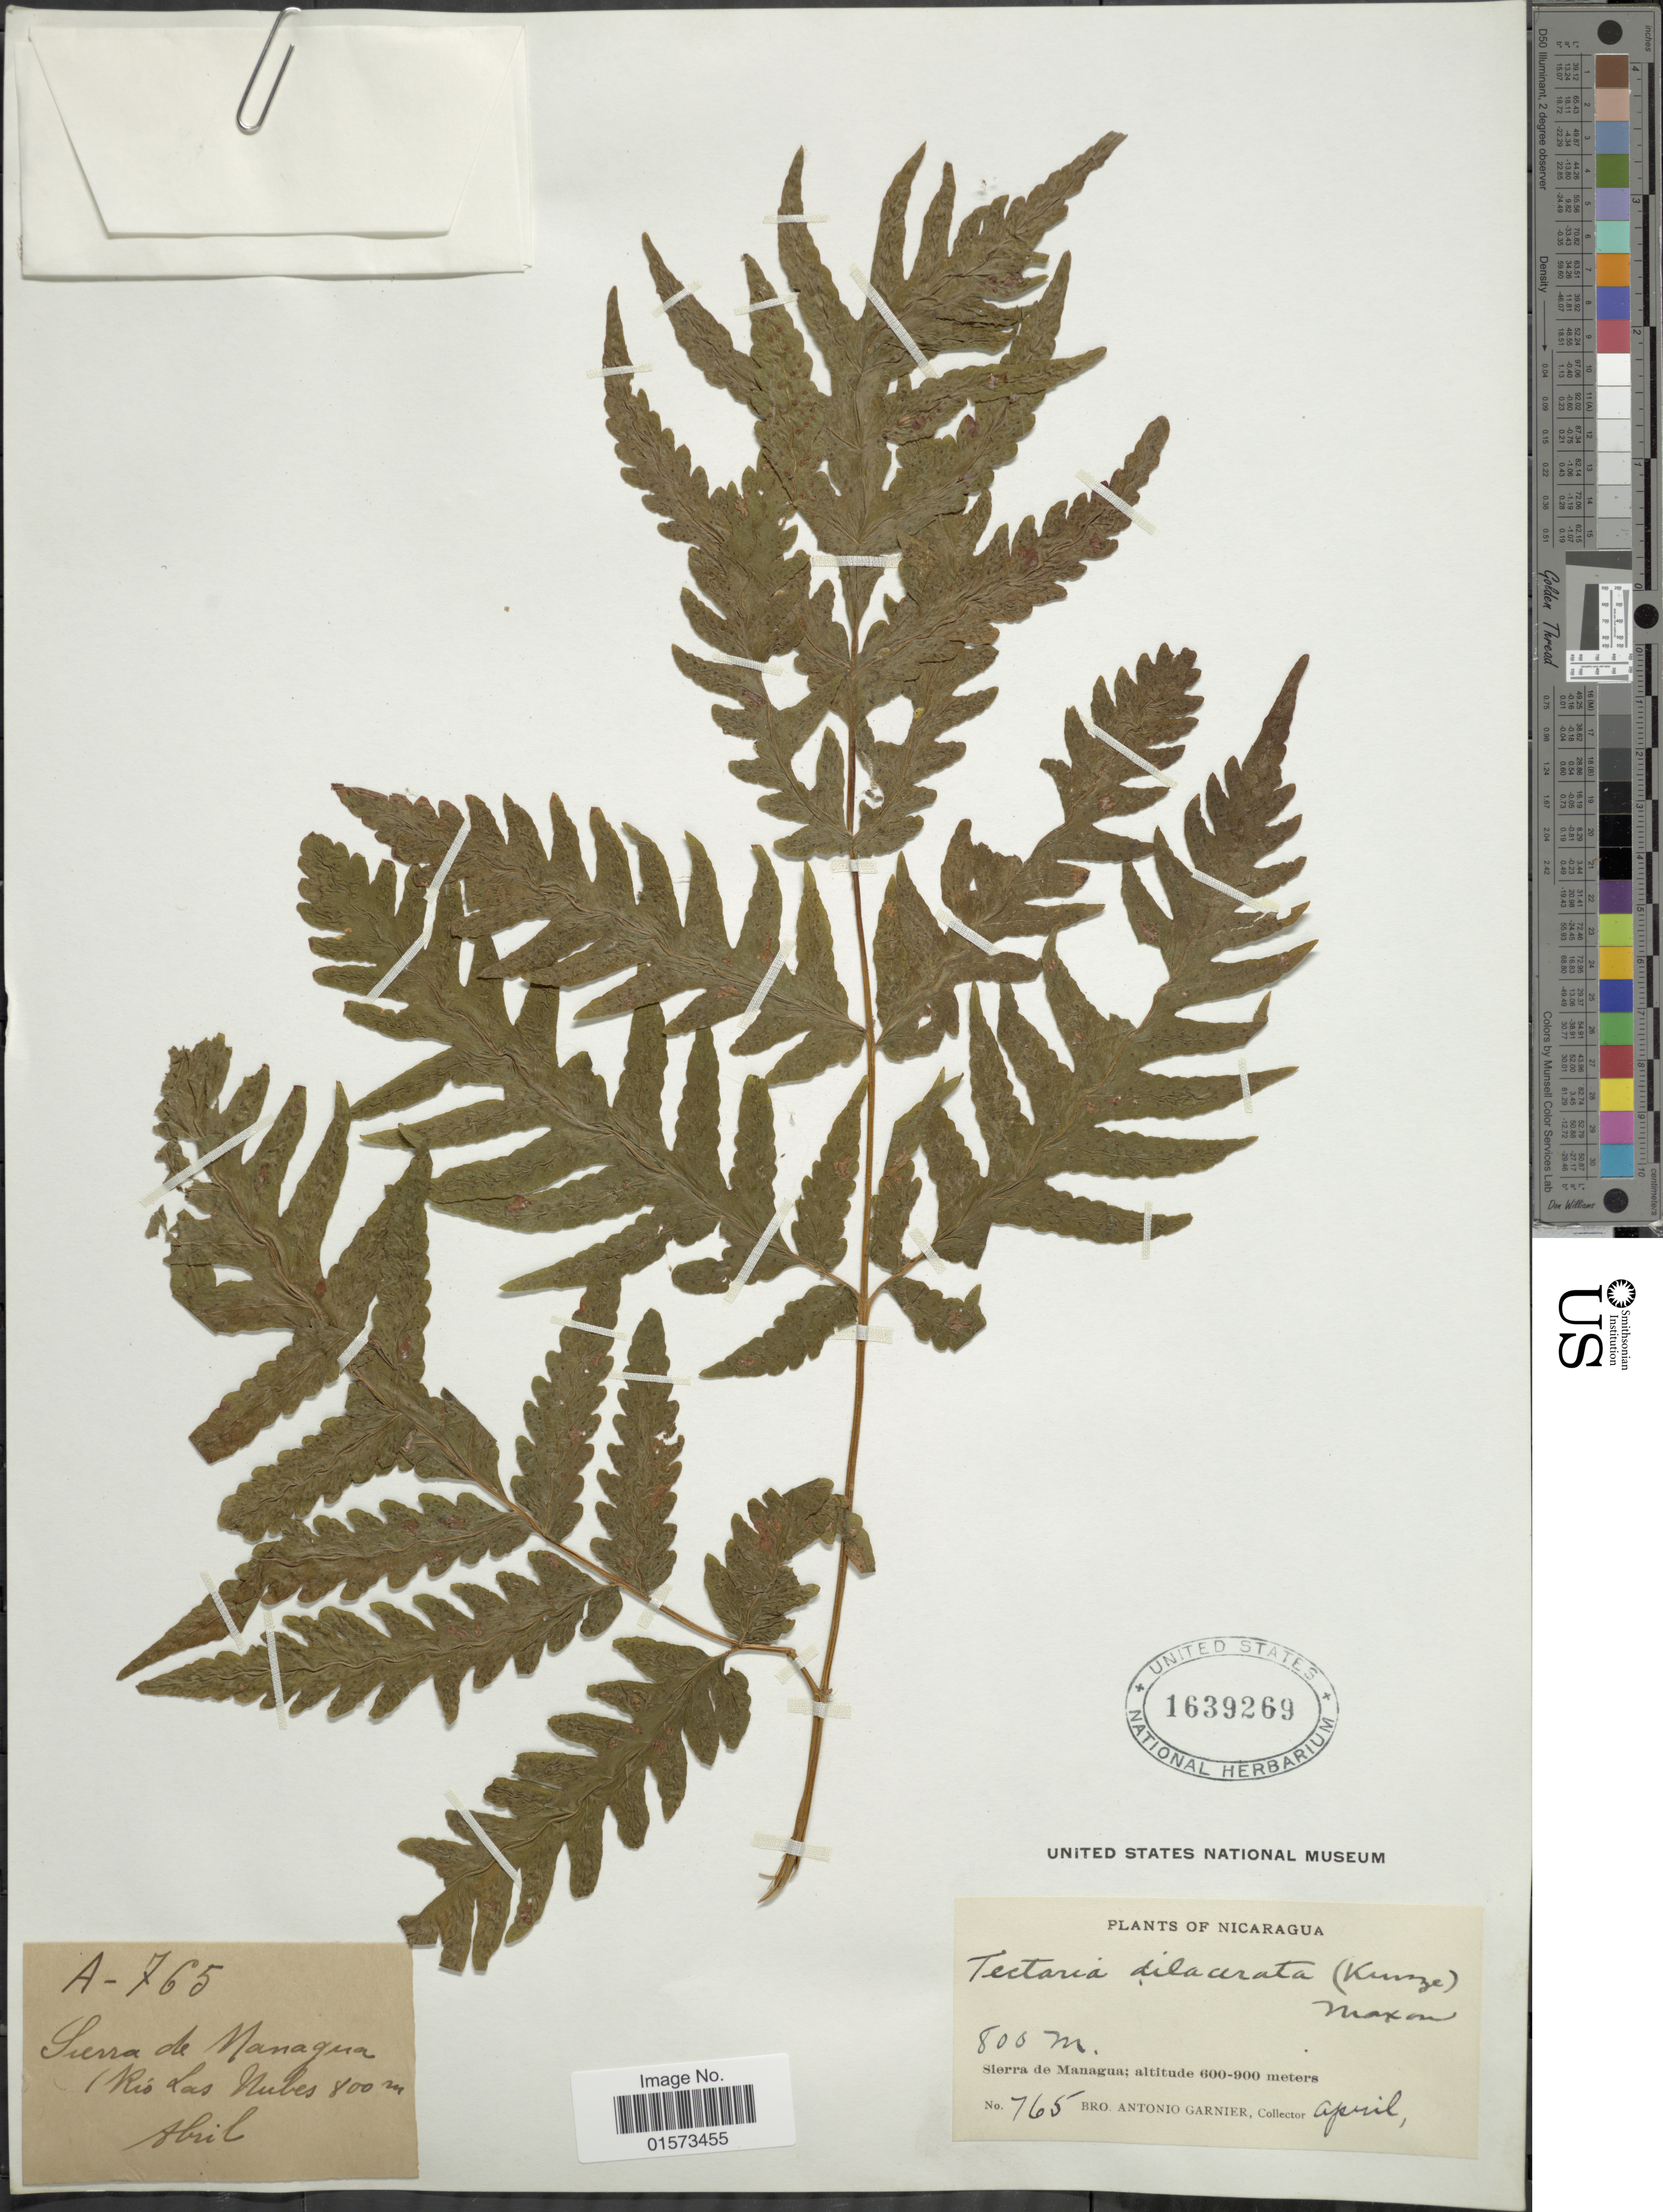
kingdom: Plantae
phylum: Tracheophyta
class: Polypodiopsida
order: Polypodiales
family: Tectariaceae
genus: Tectaria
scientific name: Tectaria mexicana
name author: (Fée) C.V. Morton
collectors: Bro. A. Garnier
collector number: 765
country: Nicaragua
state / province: Managua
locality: Sierra de Managua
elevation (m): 600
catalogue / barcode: US 1639269